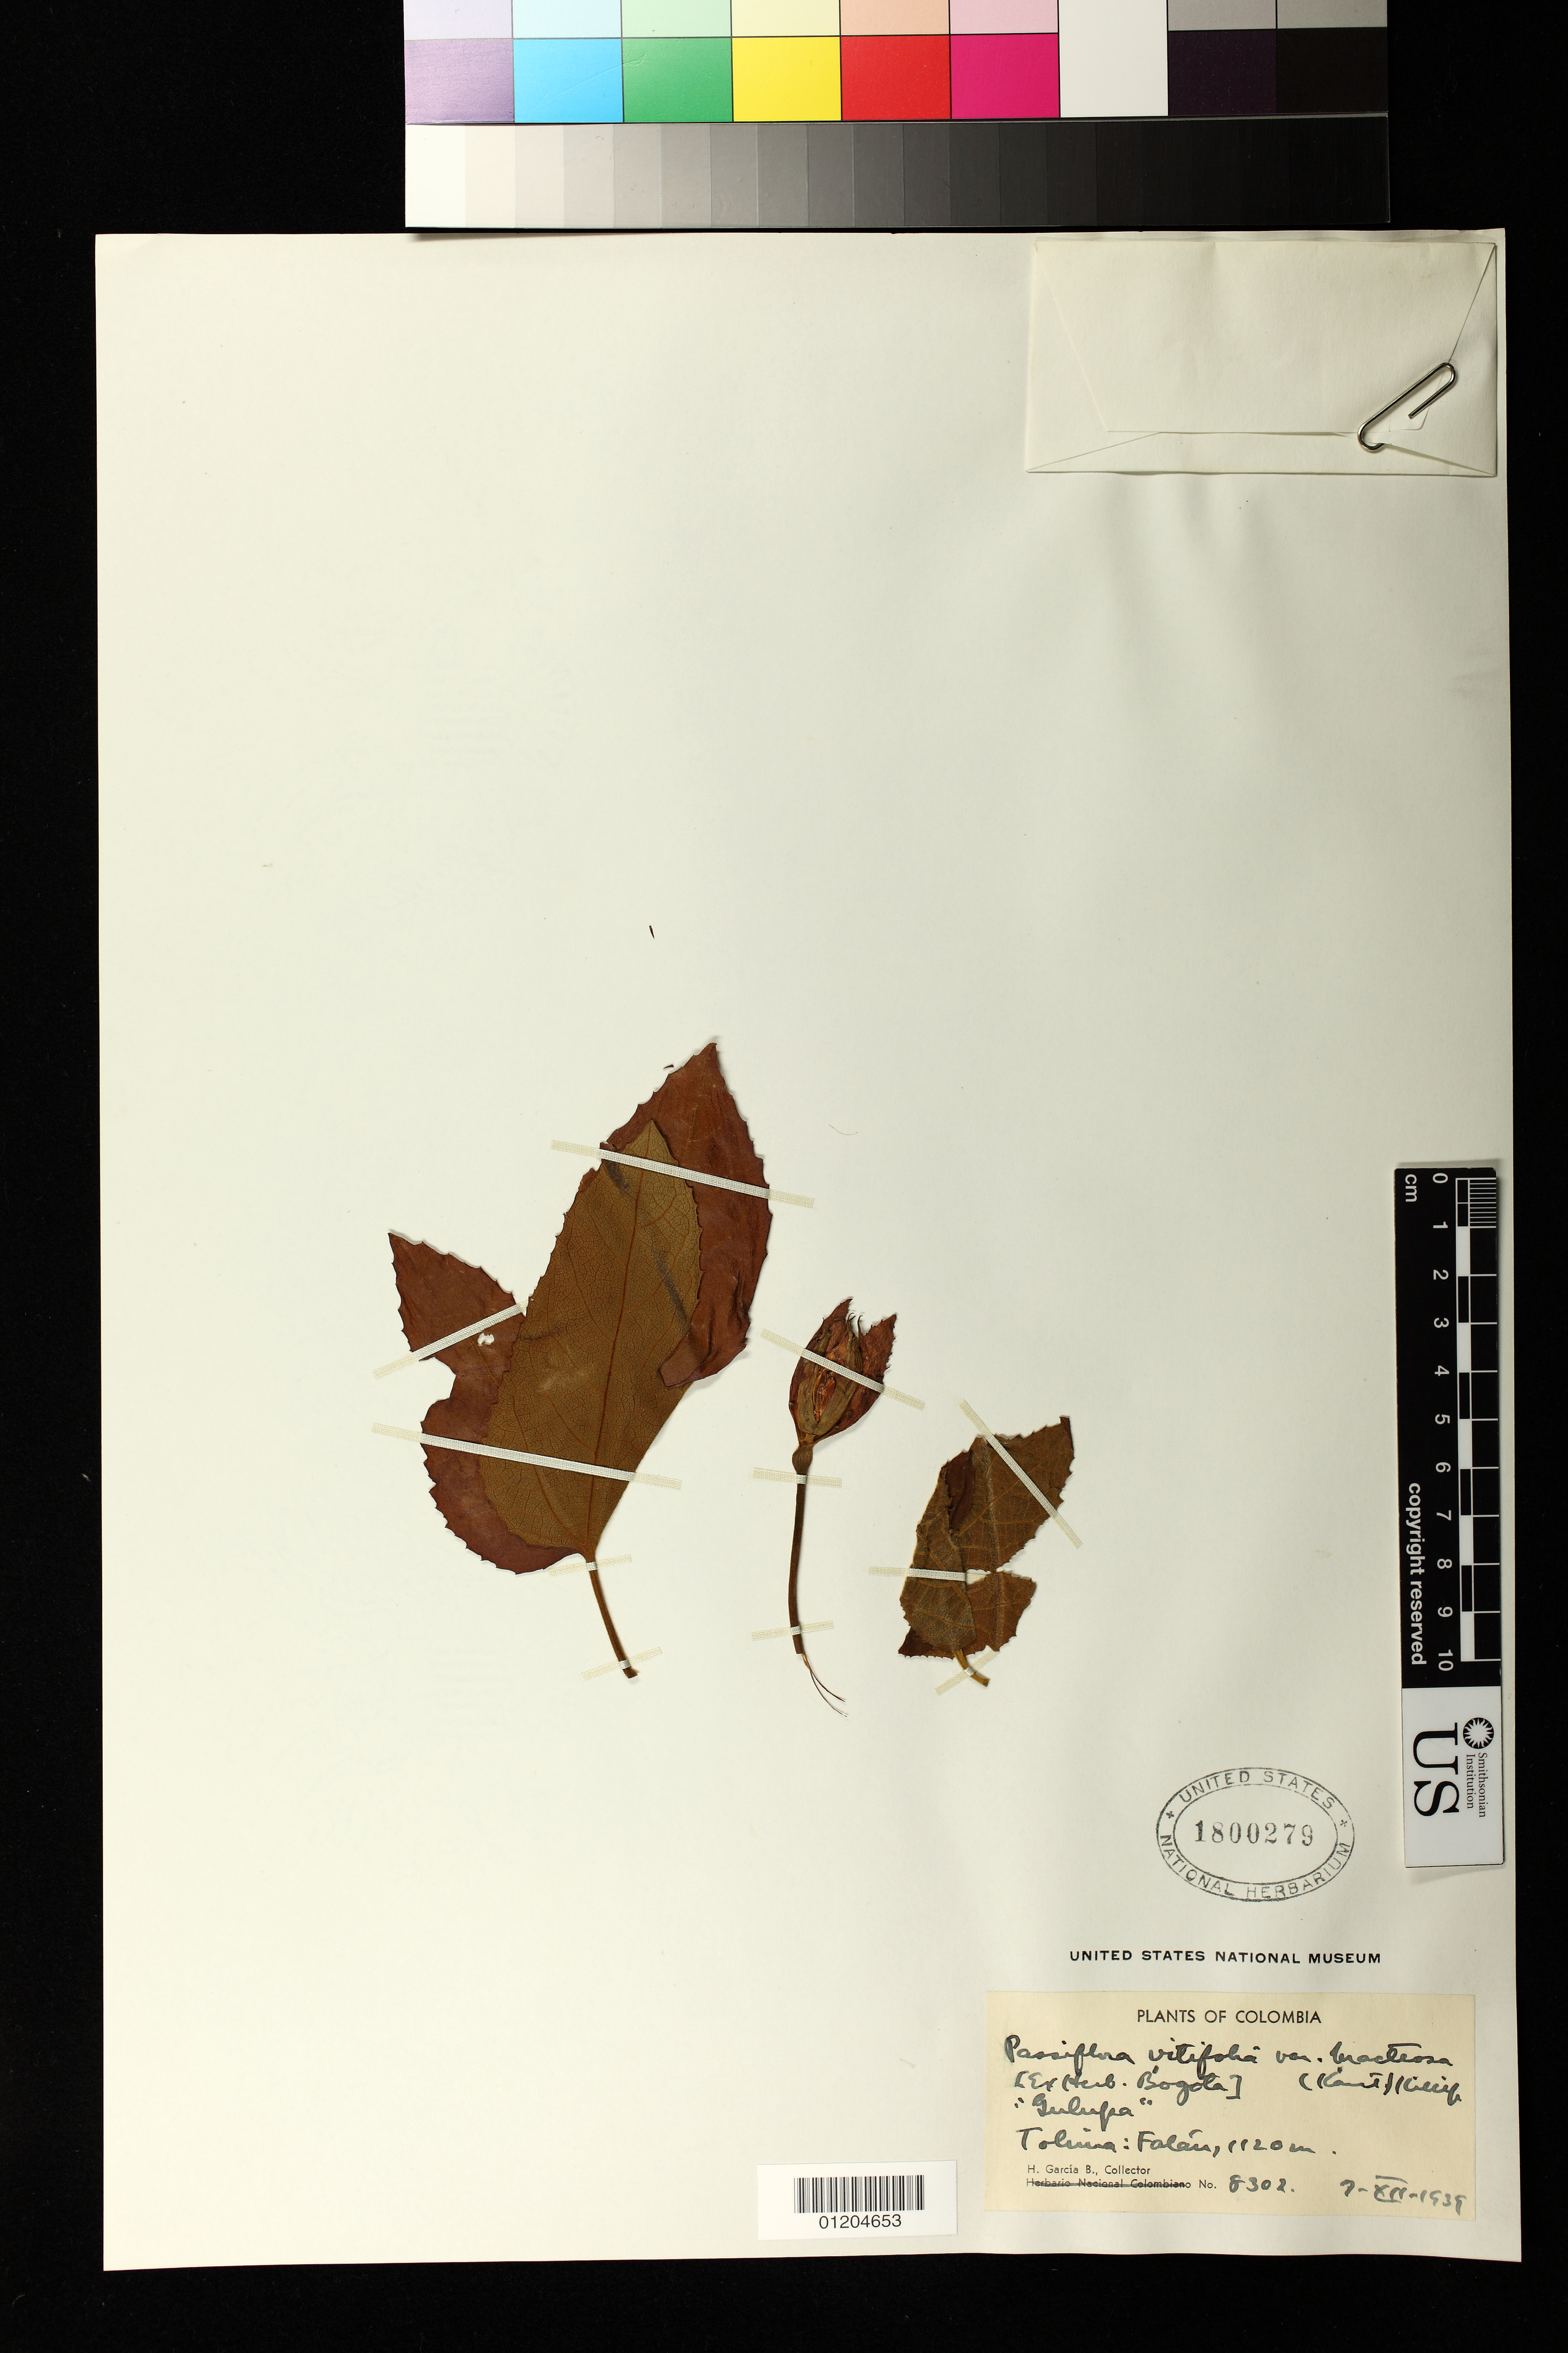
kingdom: Plantae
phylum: Tracheophyta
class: Magnoliopsida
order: Malpighiales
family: Passifloraceae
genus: Passiflora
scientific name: Passiflora vitifolia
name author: Kunth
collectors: H. García Barriga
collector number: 8302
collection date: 1939-12-07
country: Colombia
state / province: Tolima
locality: Falan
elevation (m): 1120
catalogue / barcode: US 1800279